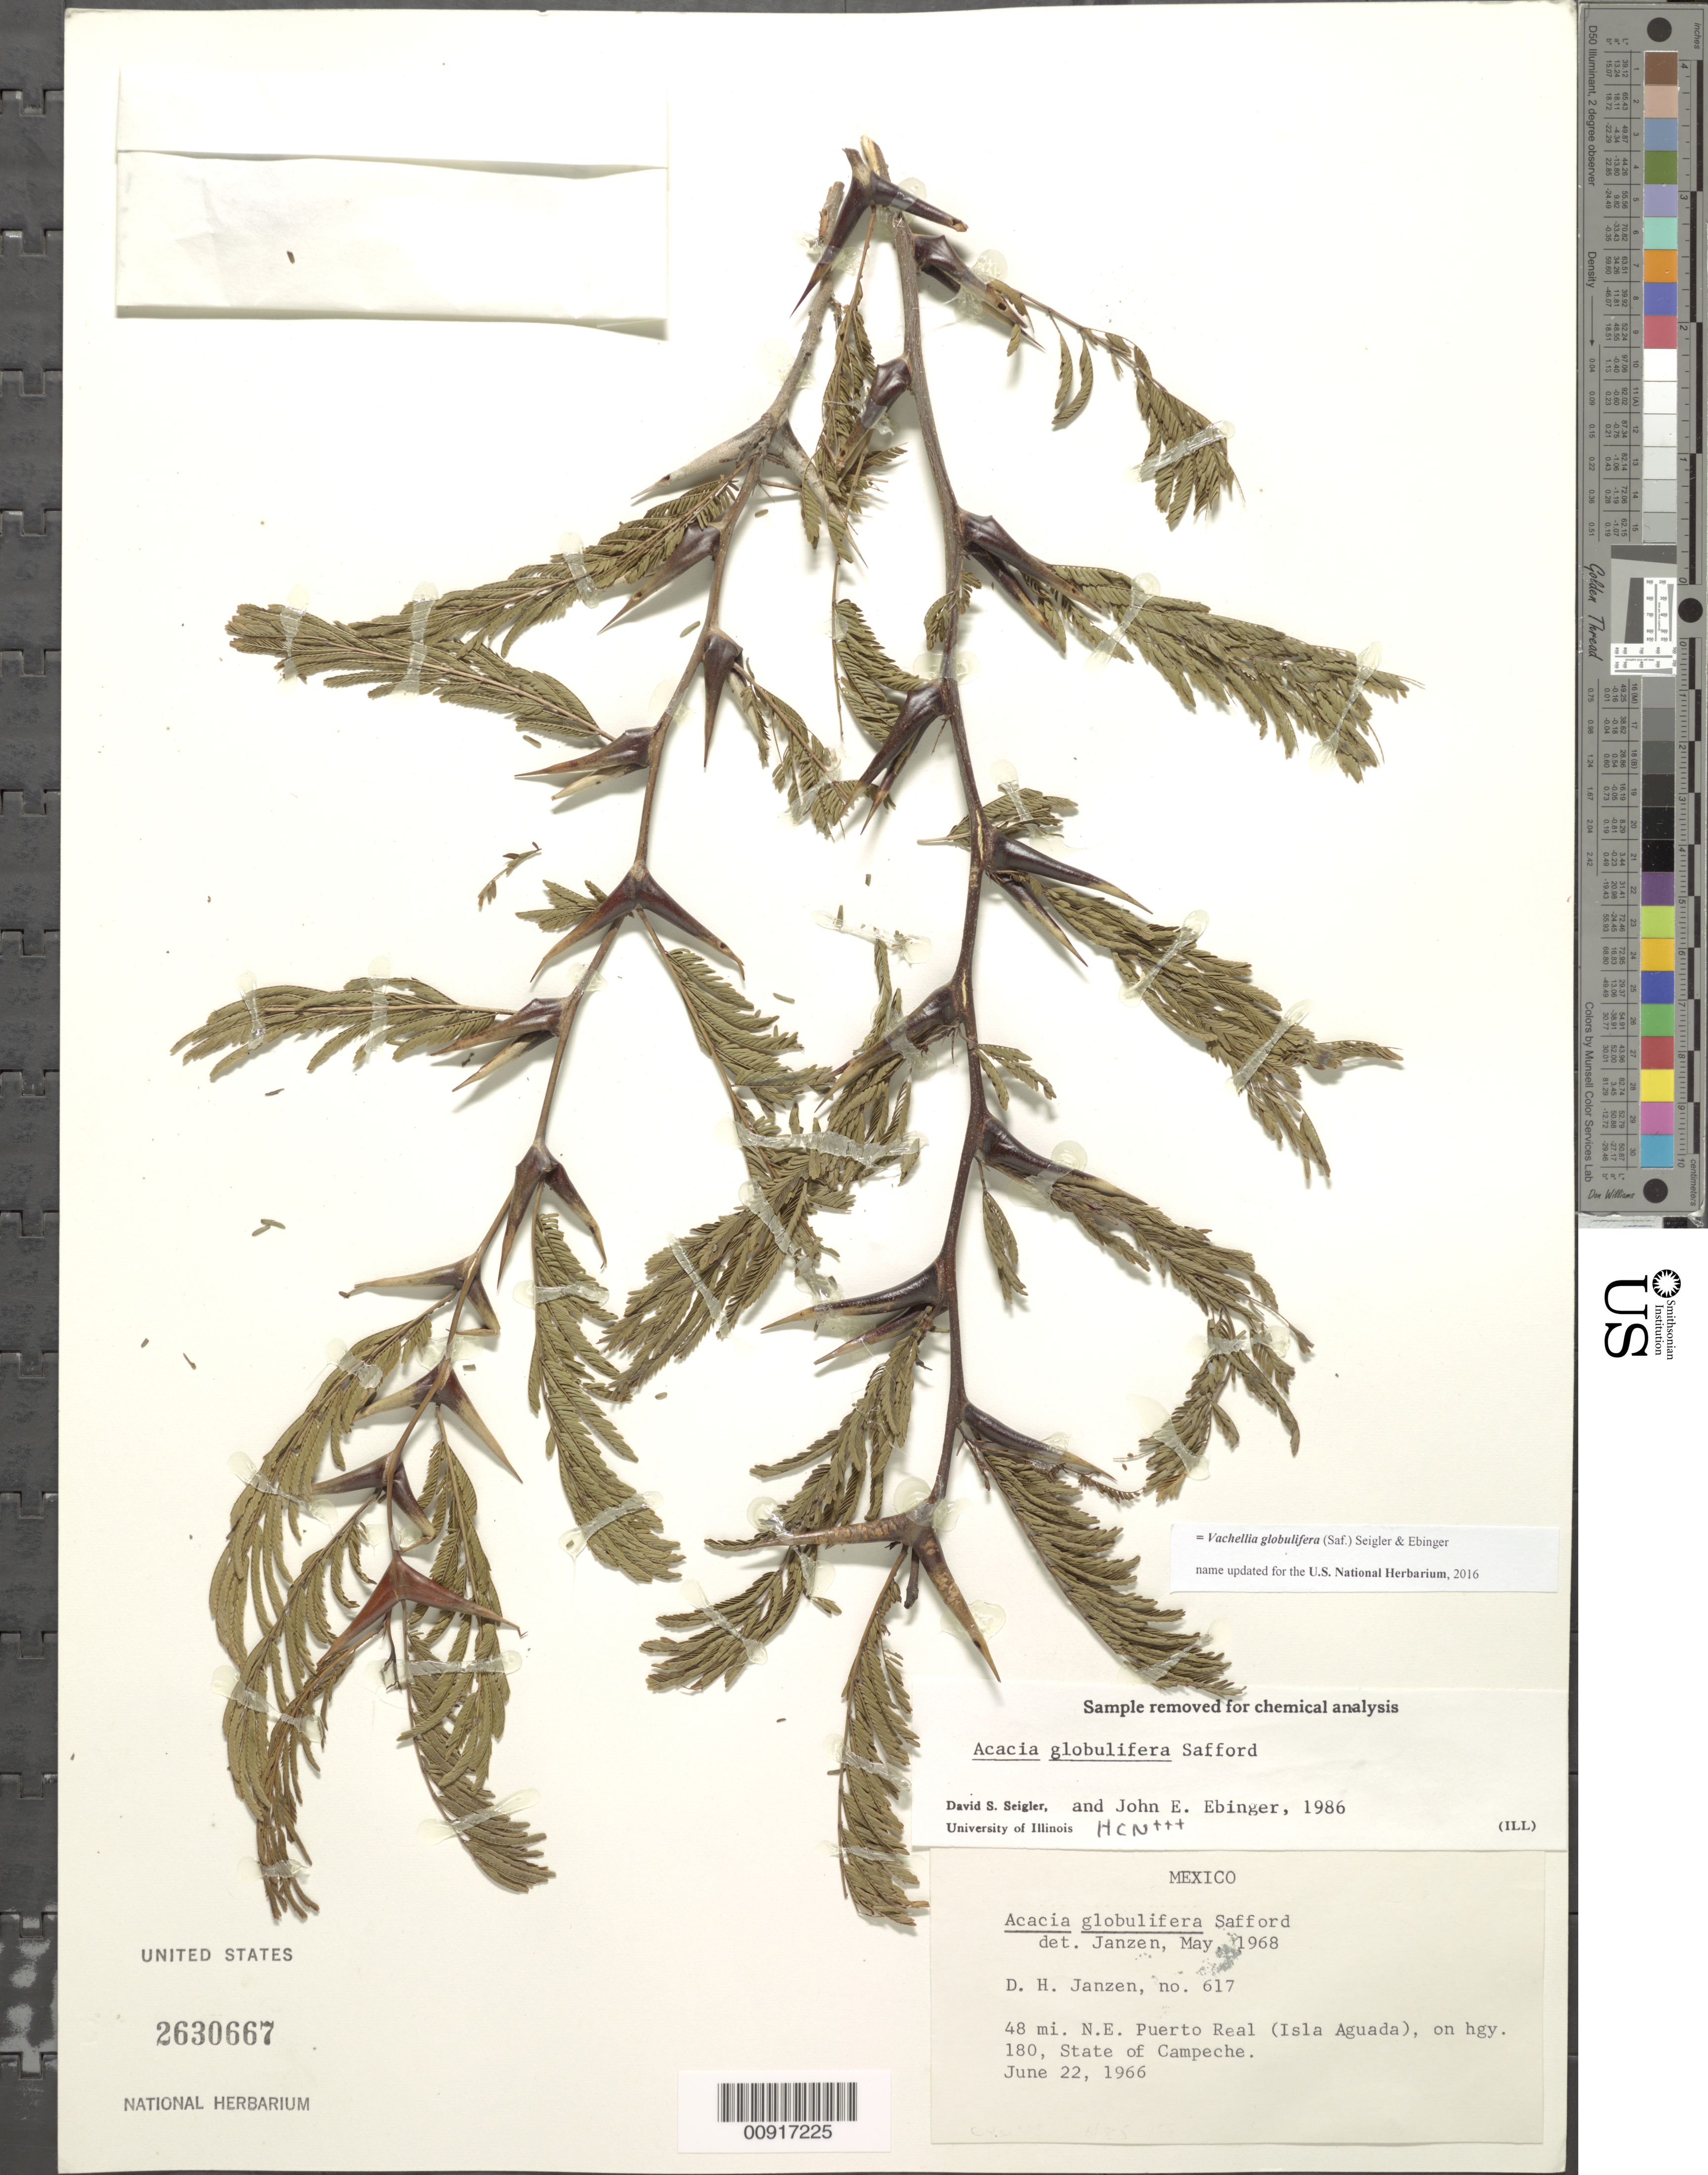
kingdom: Plantae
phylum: Tracheophyta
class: Magnoliopsida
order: Fabales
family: Fabaceae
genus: Vachellia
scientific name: Vachellia globulifera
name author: (Saff.) Seigler & Ebinger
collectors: D. Janzen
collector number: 617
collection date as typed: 22 Jun 1966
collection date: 1966-06-22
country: Mexico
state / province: Campeche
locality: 48 mi. NE of Puerto Real (Isla Aguada), on hwy. 180, State of Campeche.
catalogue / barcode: US 2630667